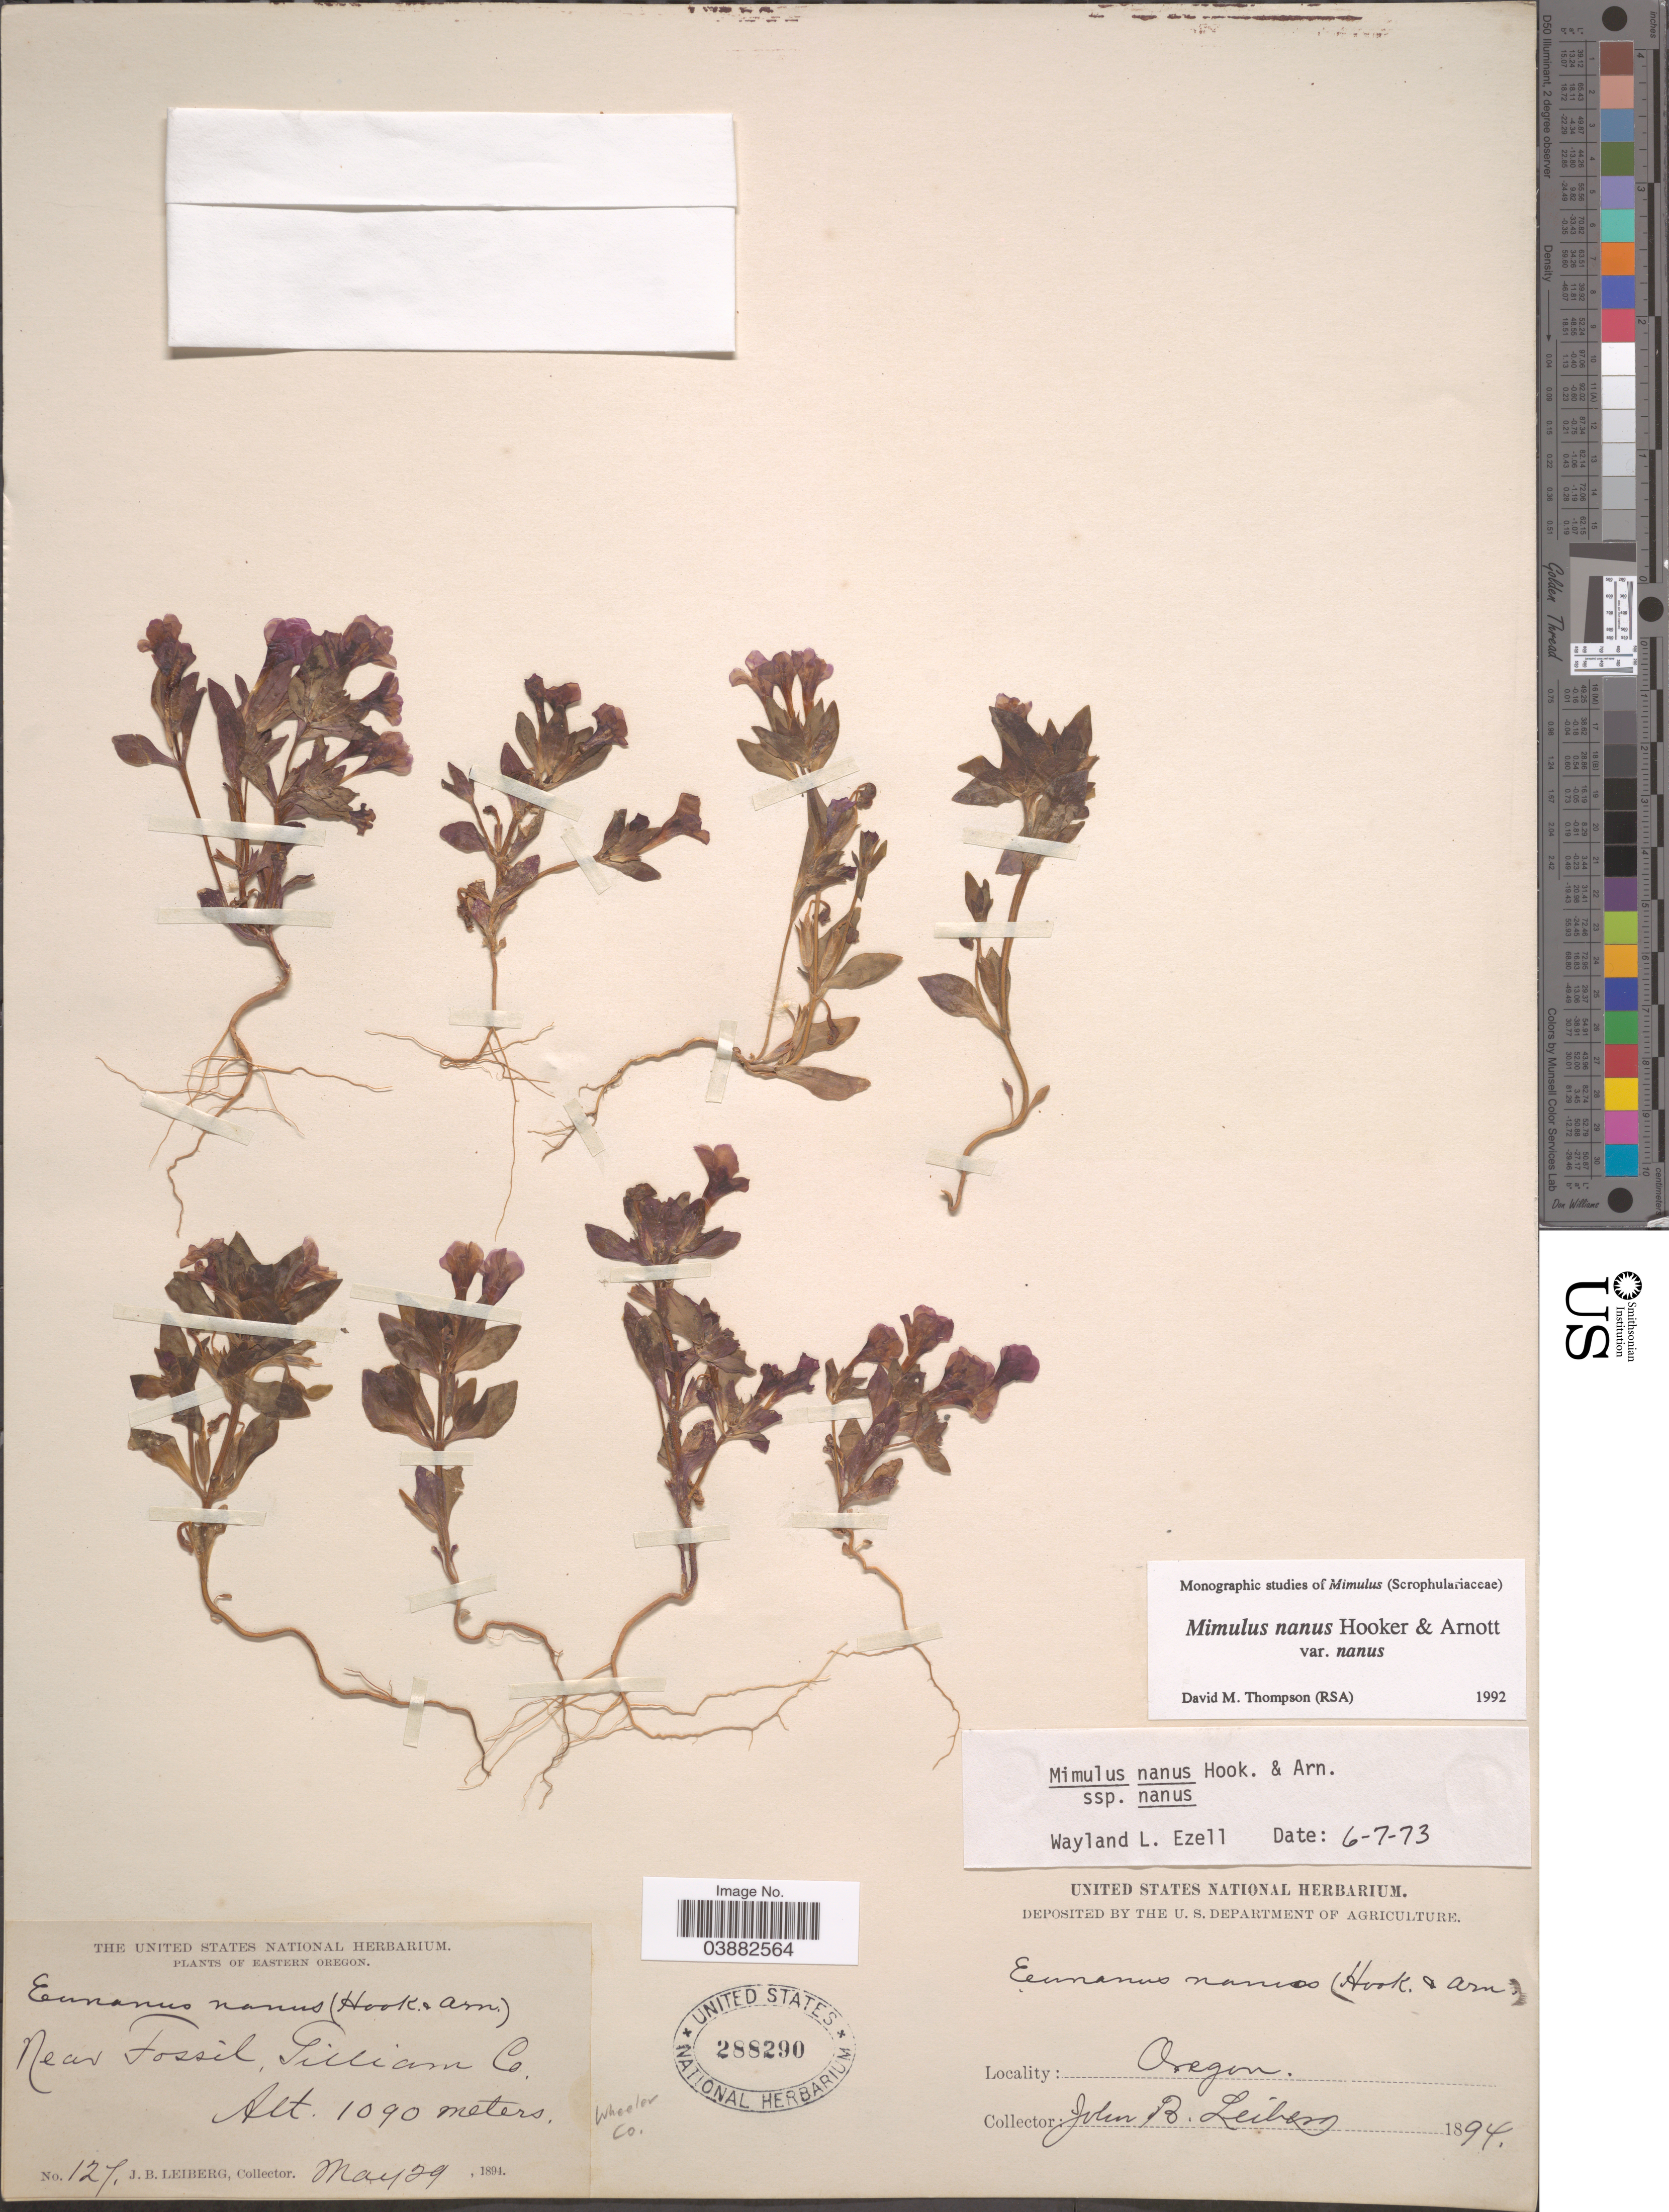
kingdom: Plantae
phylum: Tracheophyta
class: Magnoliopsida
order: Lamiales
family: Phrymaceae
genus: Mimulus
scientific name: Mimulus nanus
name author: Hook. & Arn.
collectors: J. B. Leiberg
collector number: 127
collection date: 1894-05-29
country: United States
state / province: Oregon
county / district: Gilliam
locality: Eastern Oregon. Near Fossil, Gilliam Co.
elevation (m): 1090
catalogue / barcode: US 288290